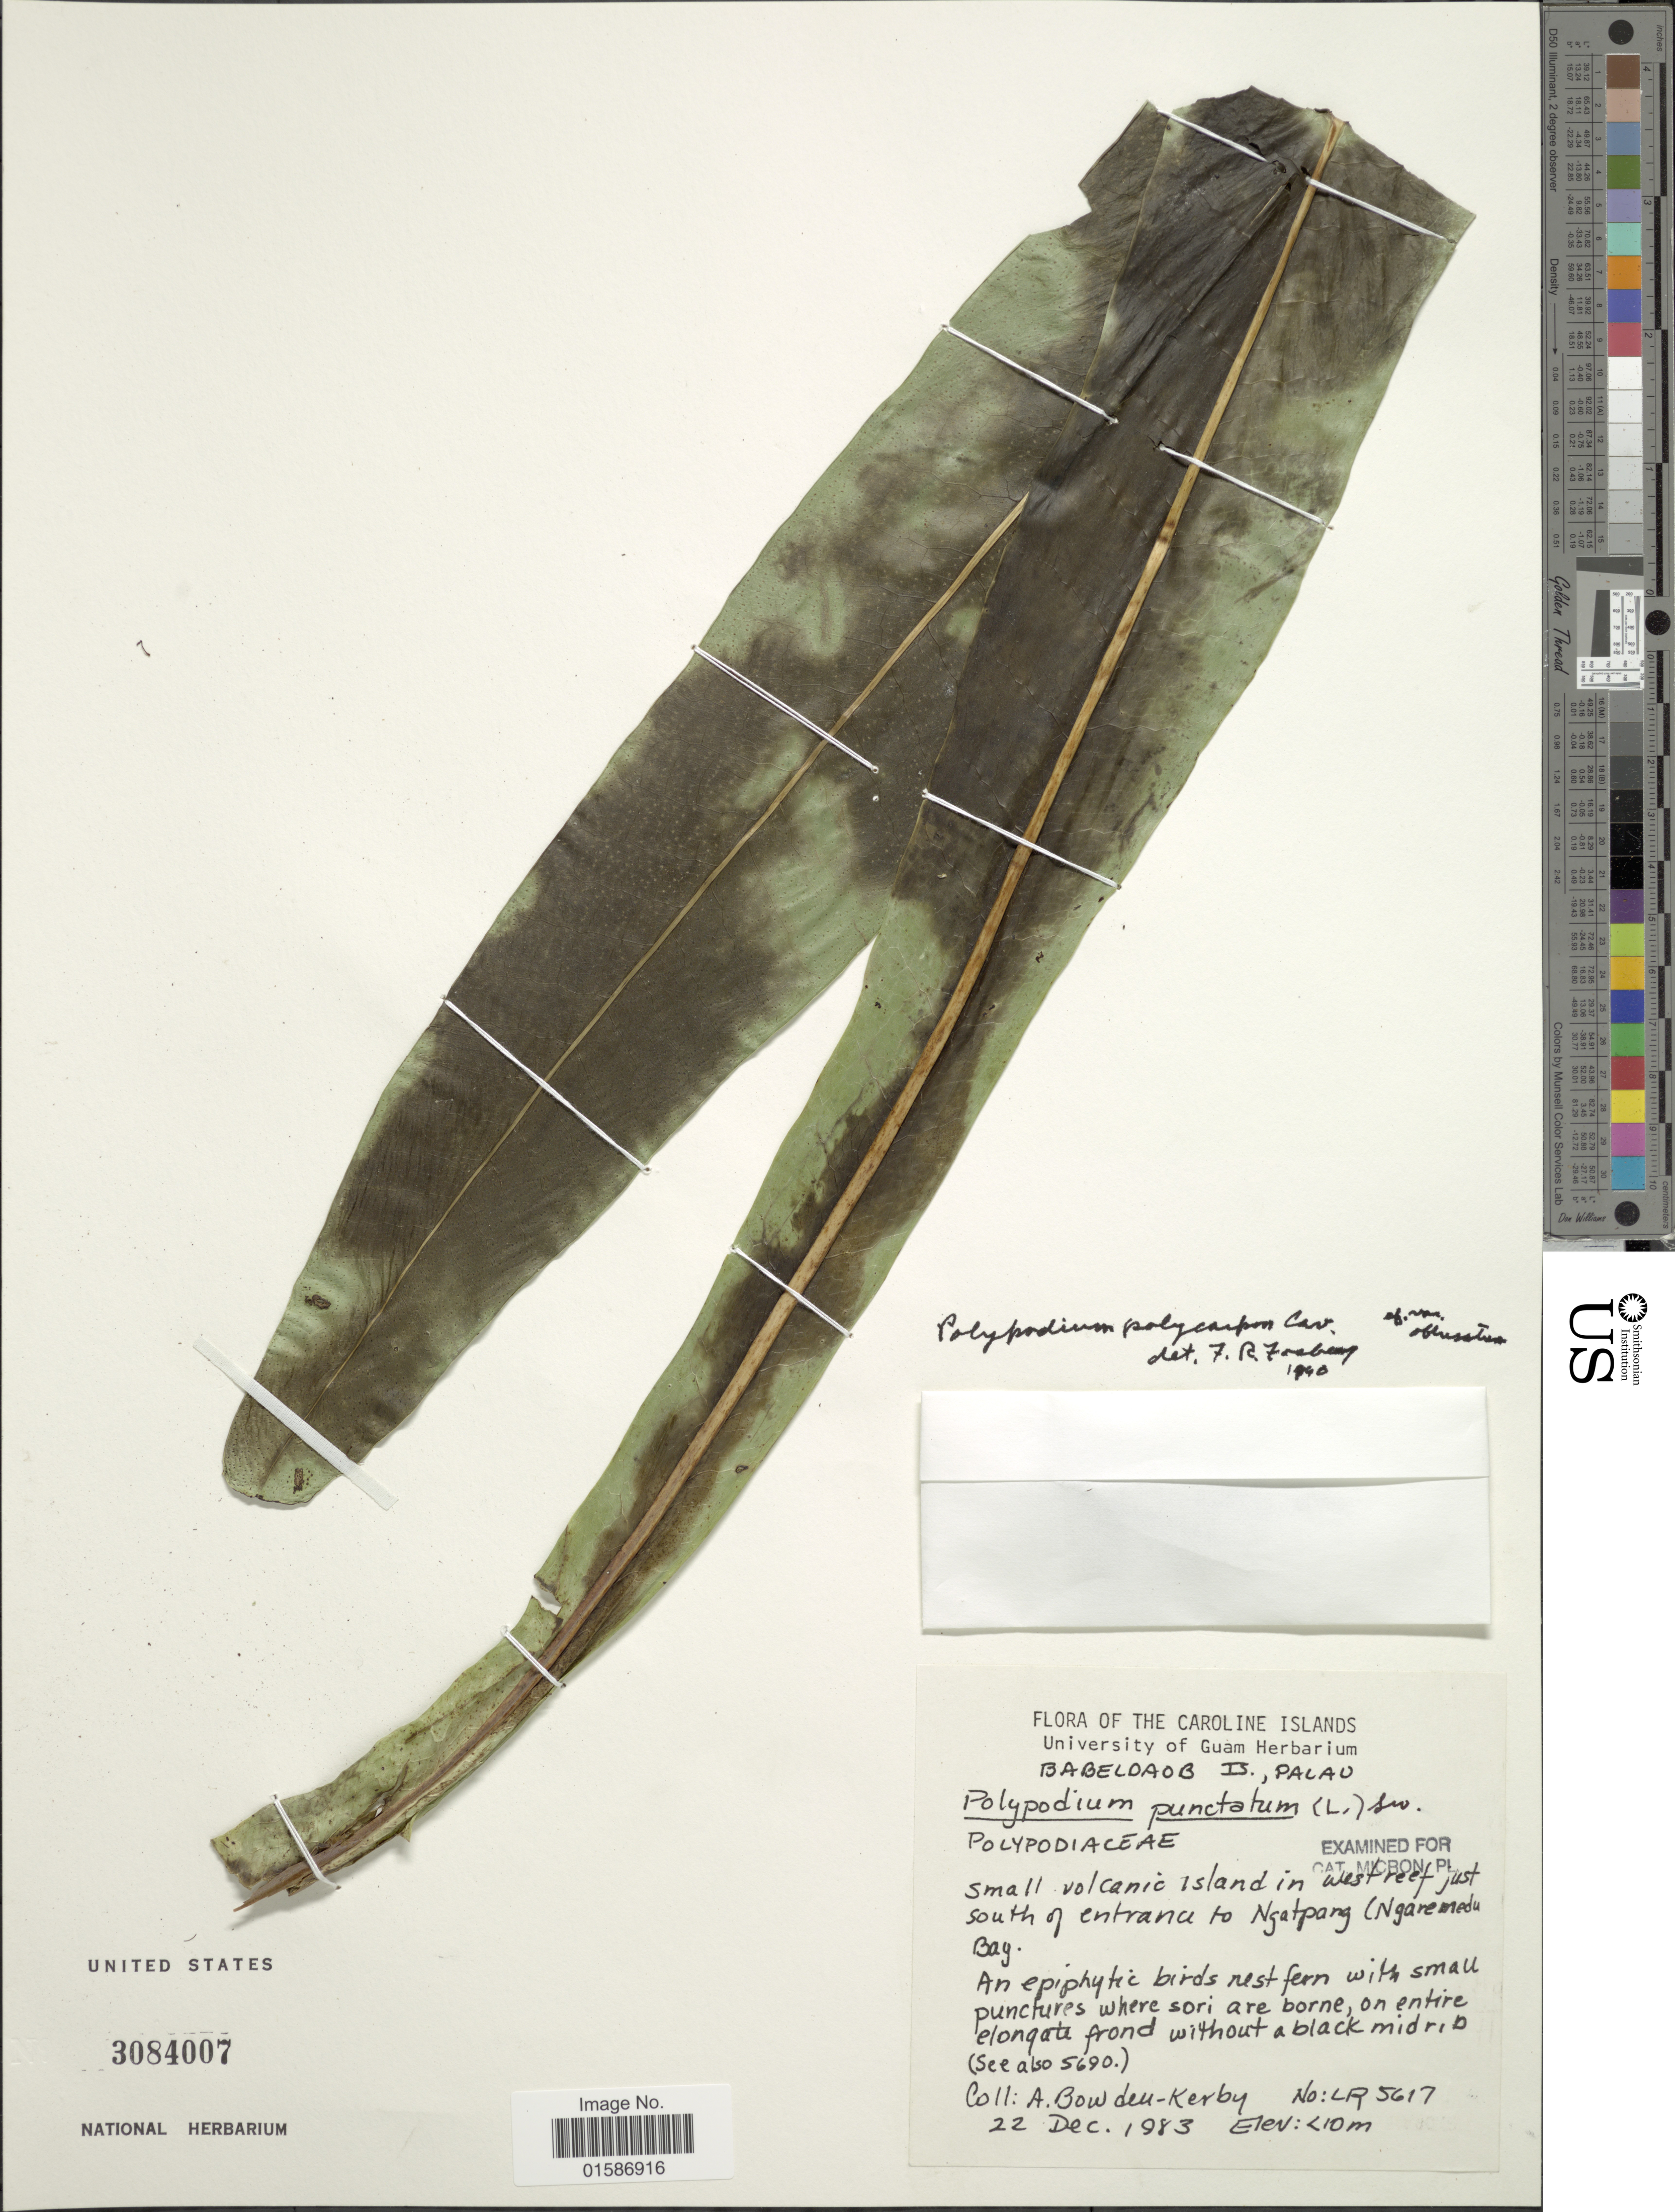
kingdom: Plantae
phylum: Tracheophyta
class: Polypodiopsida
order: Polypodiales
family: Polypodiaceae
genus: Microsorum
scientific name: Microsorum punctatum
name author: (L.) Copel.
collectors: A. Bowden-Kerby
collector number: LR 5617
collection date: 1983-12-22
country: Palau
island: Babeldaob [Babelthuap]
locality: The Caroline Islands, Babeldaob Is., Palau, Small volcanic island in west reef just south of entrance to Ngatpang (Ngaremedu Bay)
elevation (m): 10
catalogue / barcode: US 3084007